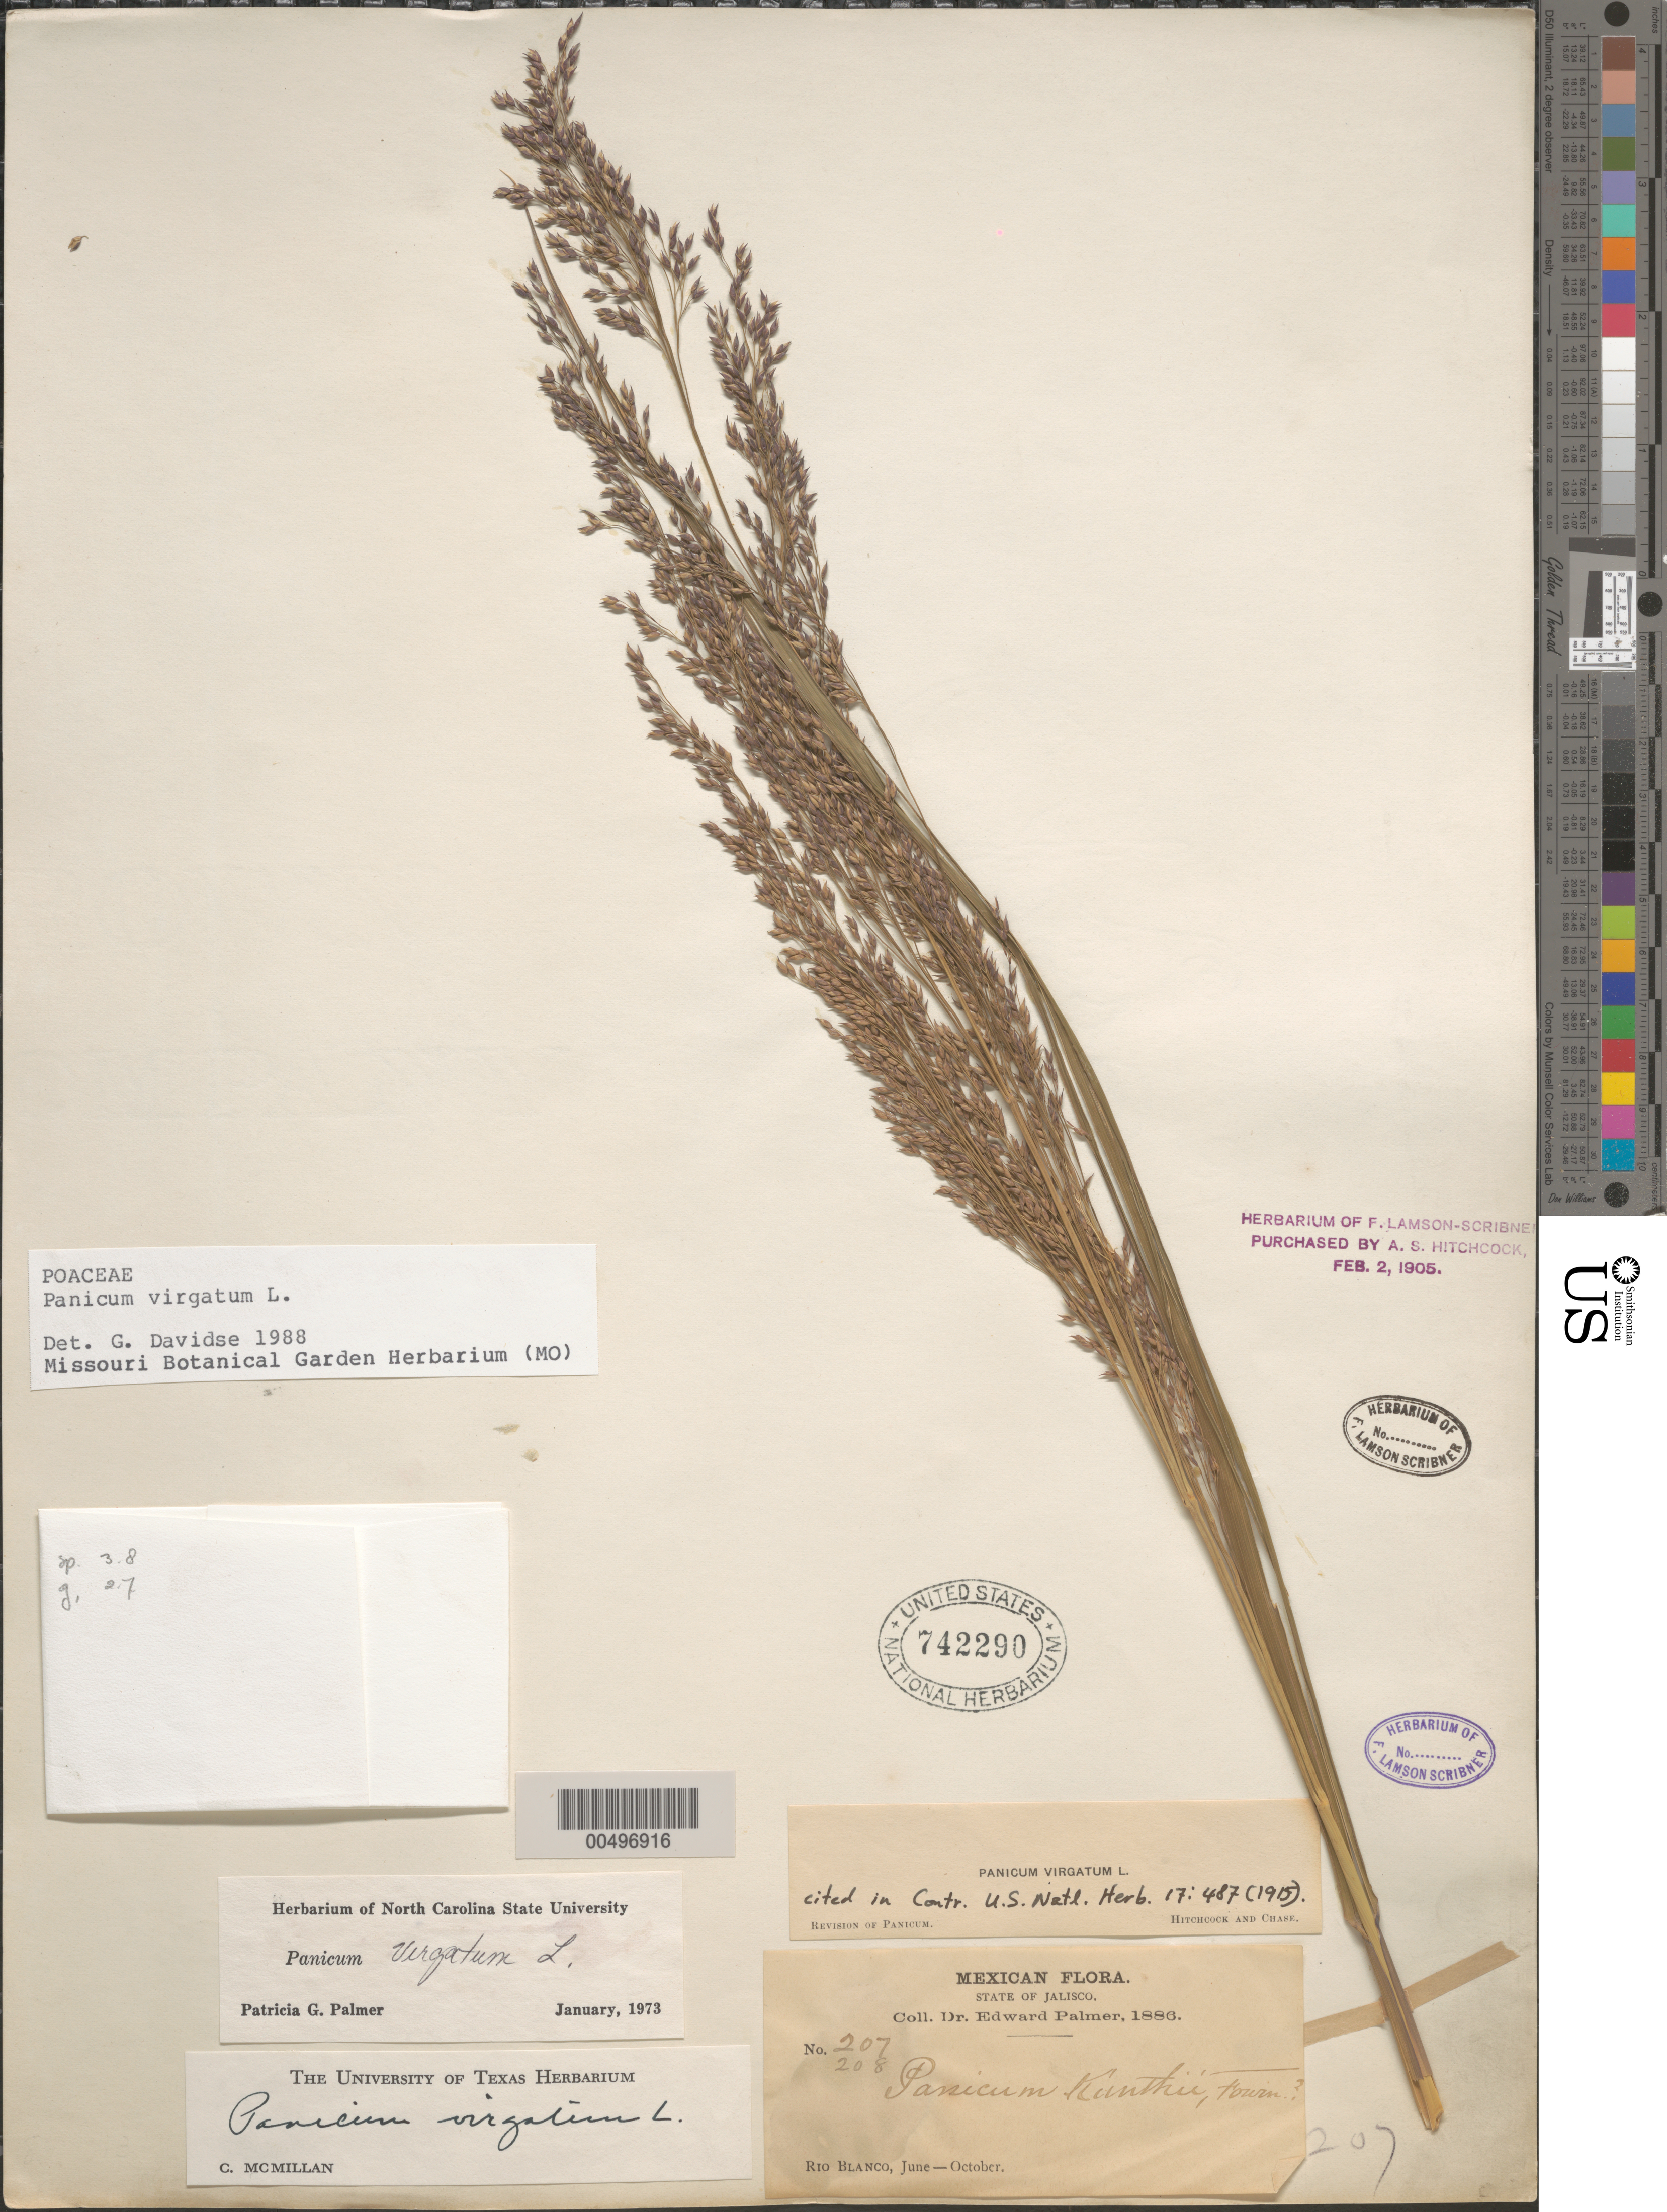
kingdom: Plantae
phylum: Tracheophyta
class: Liliopsida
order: Poales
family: Poaceae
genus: Panicum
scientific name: Panicum virgatum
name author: L.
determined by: Davidse, Gerrit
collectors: E. Palmer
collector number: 207/208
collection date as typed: Jun 1886 to Oct 1886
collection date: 1886-06/1886-10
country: Mexico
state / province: Jalisco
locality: Rio Blanco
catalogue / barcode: US 742290